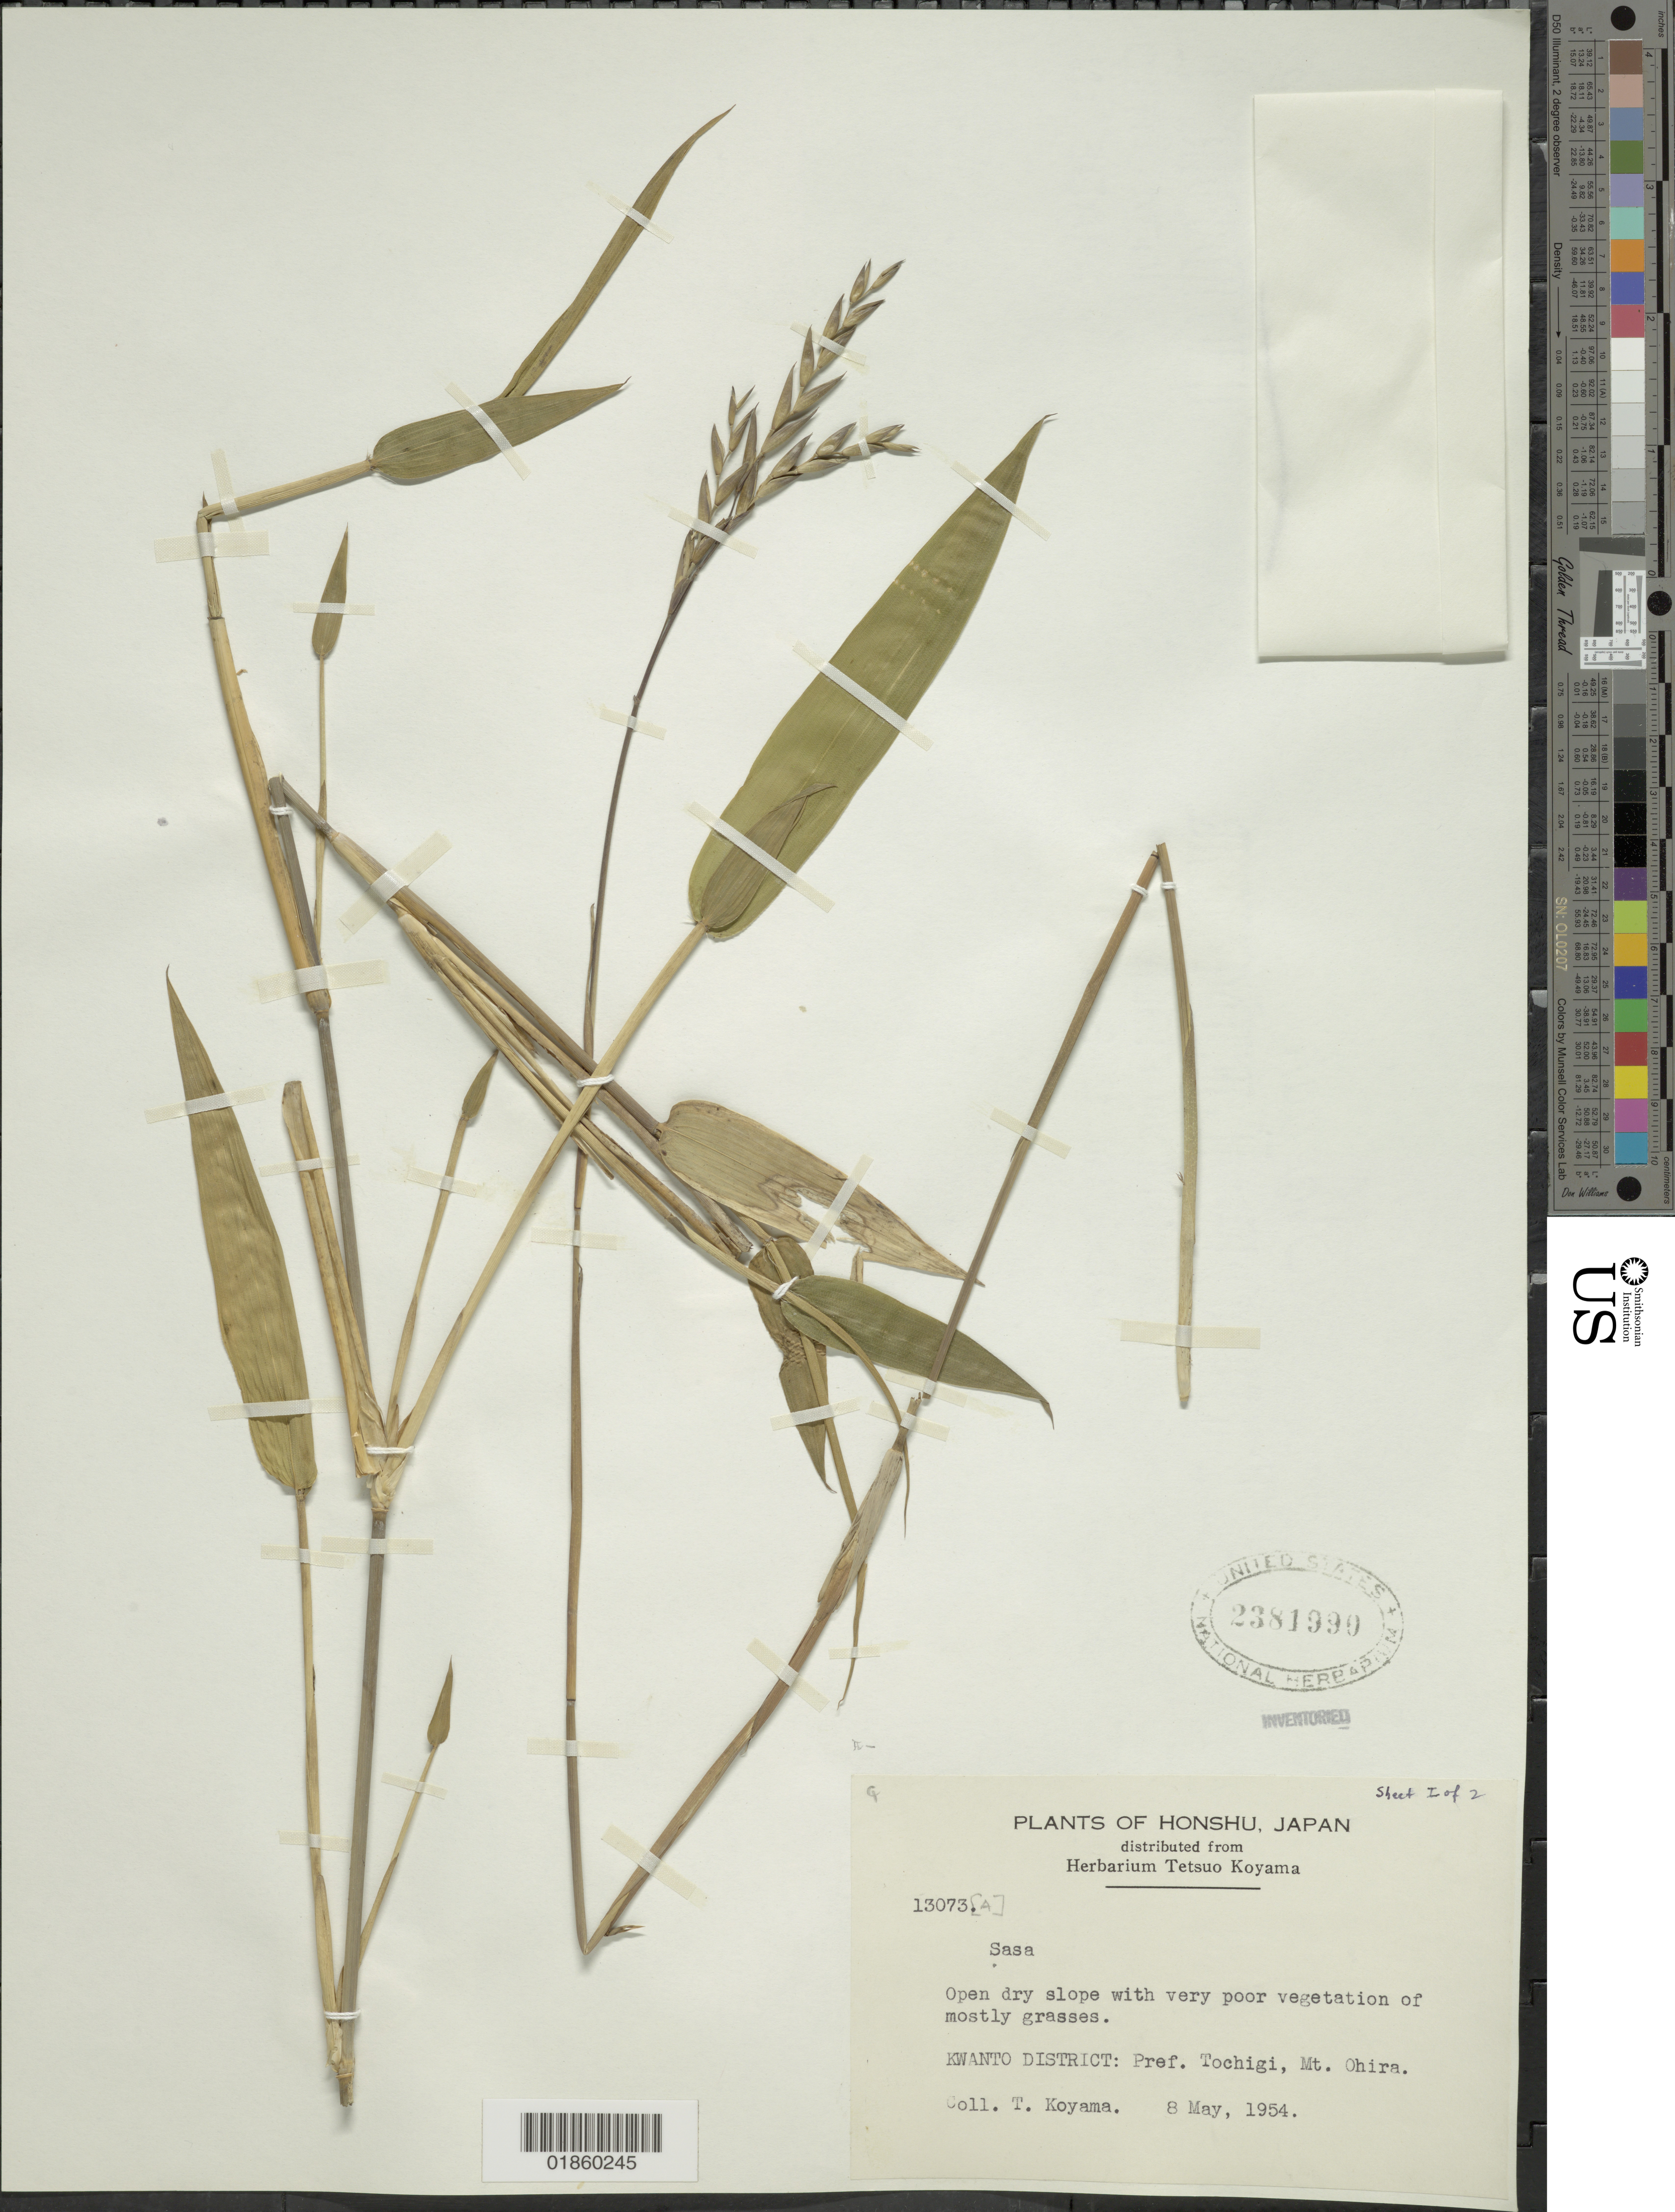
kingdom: Plantae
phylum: Tracheophyta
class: Liliopsida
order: Poales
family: Poaceae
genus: Sasa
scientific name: Sasa sp.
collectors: T. Koyama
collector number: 13073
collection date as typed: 08 May 1954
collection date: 1954-05-08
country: Japan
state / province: Totigi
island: Honshu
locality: Mt. ohira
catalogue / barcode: US 2381990